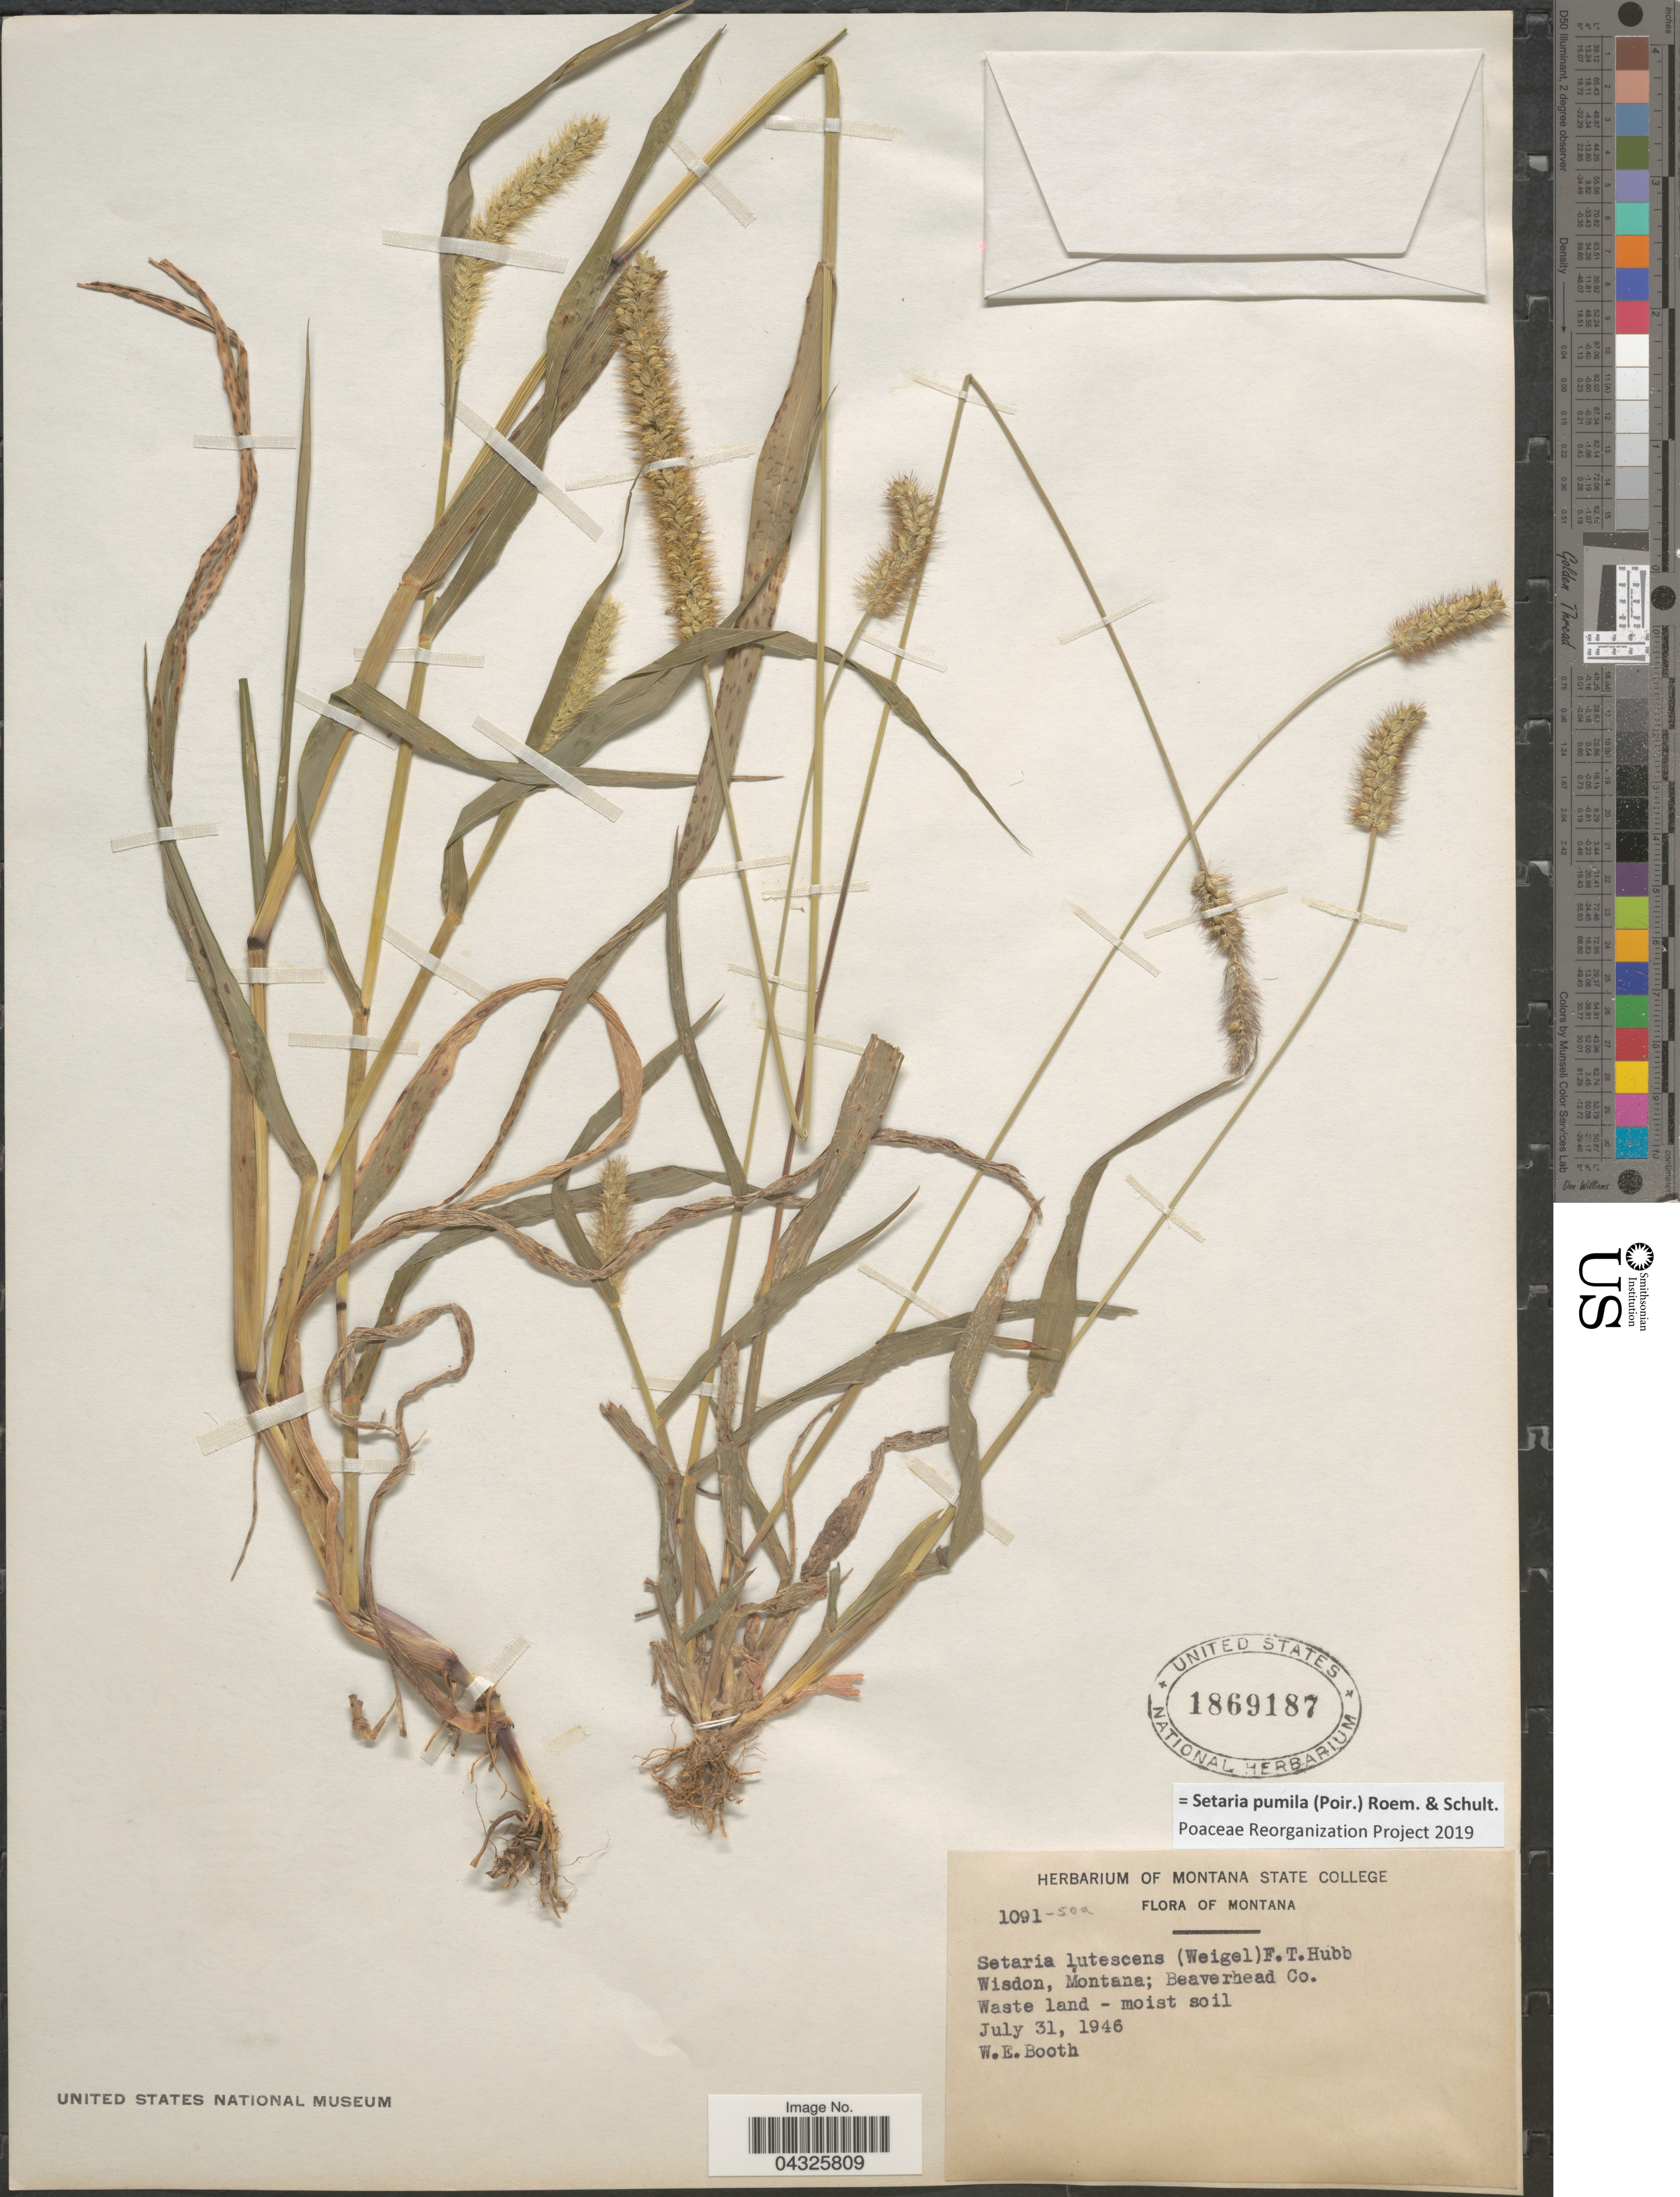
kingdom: Plantae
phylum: Tracheophyta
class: Liliopsida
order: Poales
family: Poaceae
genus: Setaria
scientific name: Setaria pumila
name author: (Poir.) Roem. & Schult.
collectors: W. Booth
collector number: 1091-50a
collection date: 1946-07-31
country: United States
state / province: Montana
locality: Wisdon; Beaverhead Co.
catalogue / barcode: US 1869187